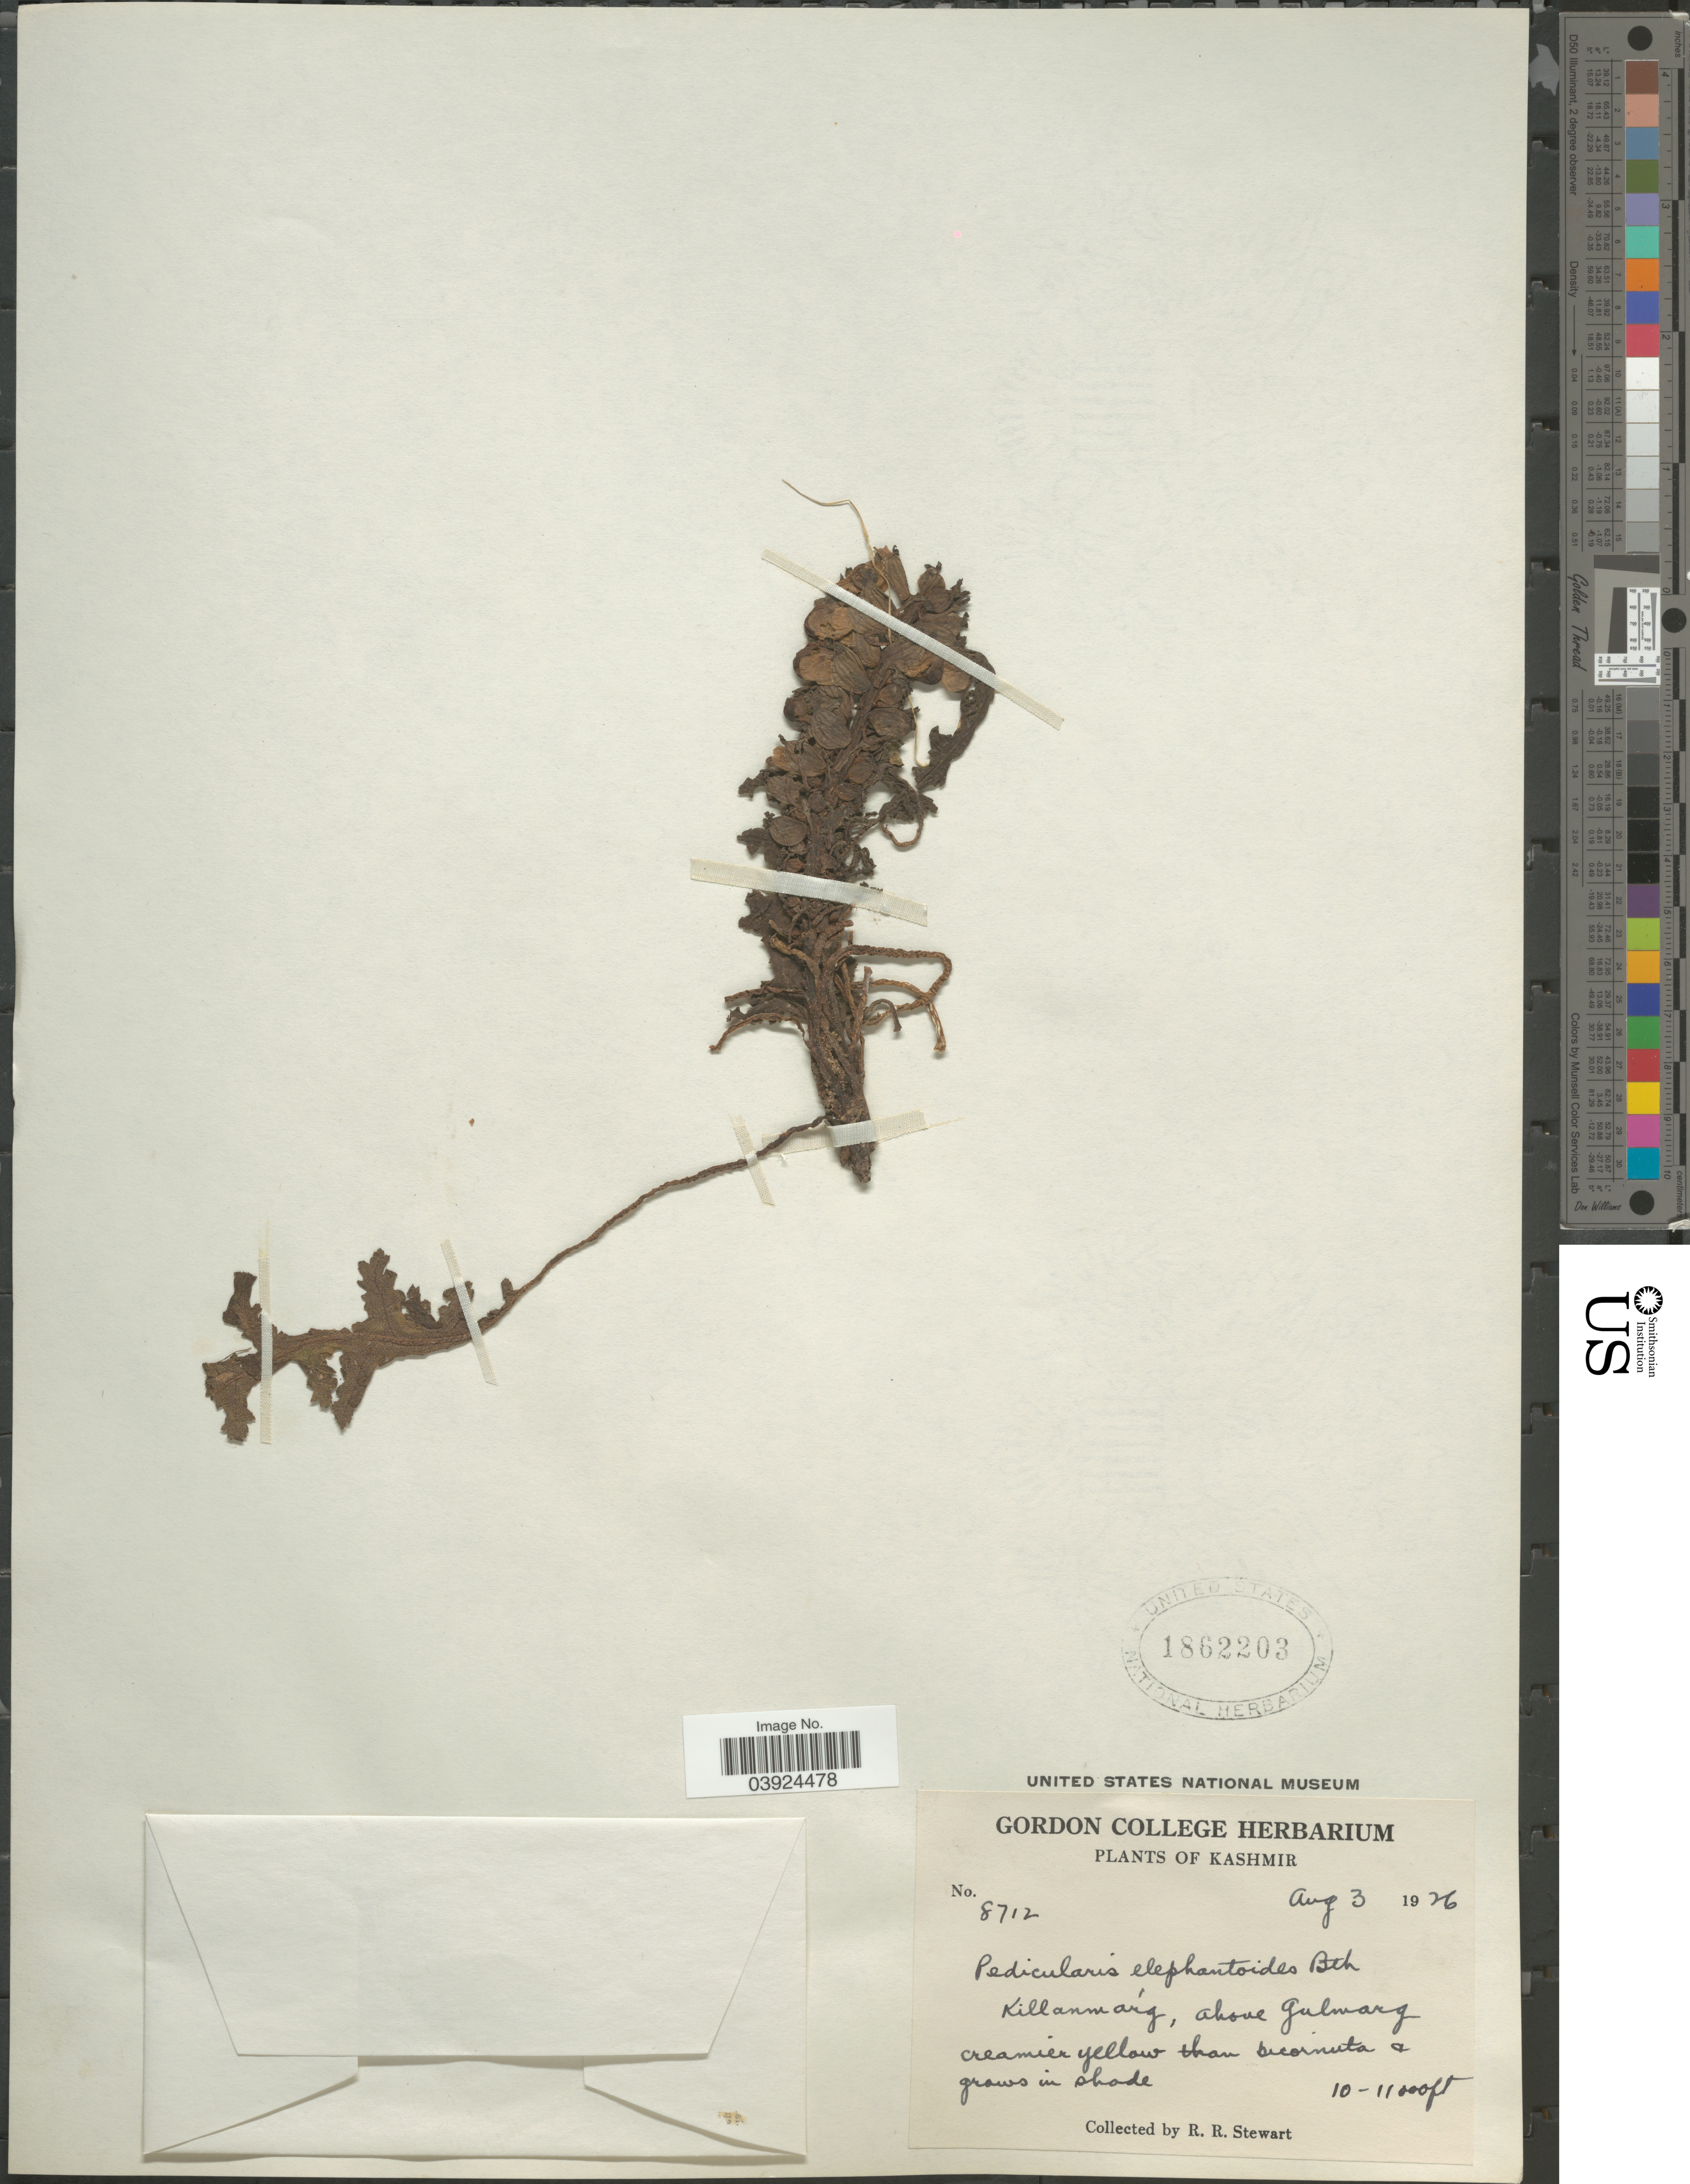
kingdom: Plantae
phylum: Tracheophyta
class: Magnoliopsida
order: Lamiales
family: Orobanchaceae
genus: Pedicularis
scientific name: Pedicularis elephantoides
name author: Benth.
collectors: R. Stewart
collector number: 8712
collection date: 1926-08-03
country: India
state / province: Jammu and Kashmir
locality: Kashmir. Killanmaŕg, above Gulmarg.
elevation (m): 3048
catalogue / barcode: US 1862203